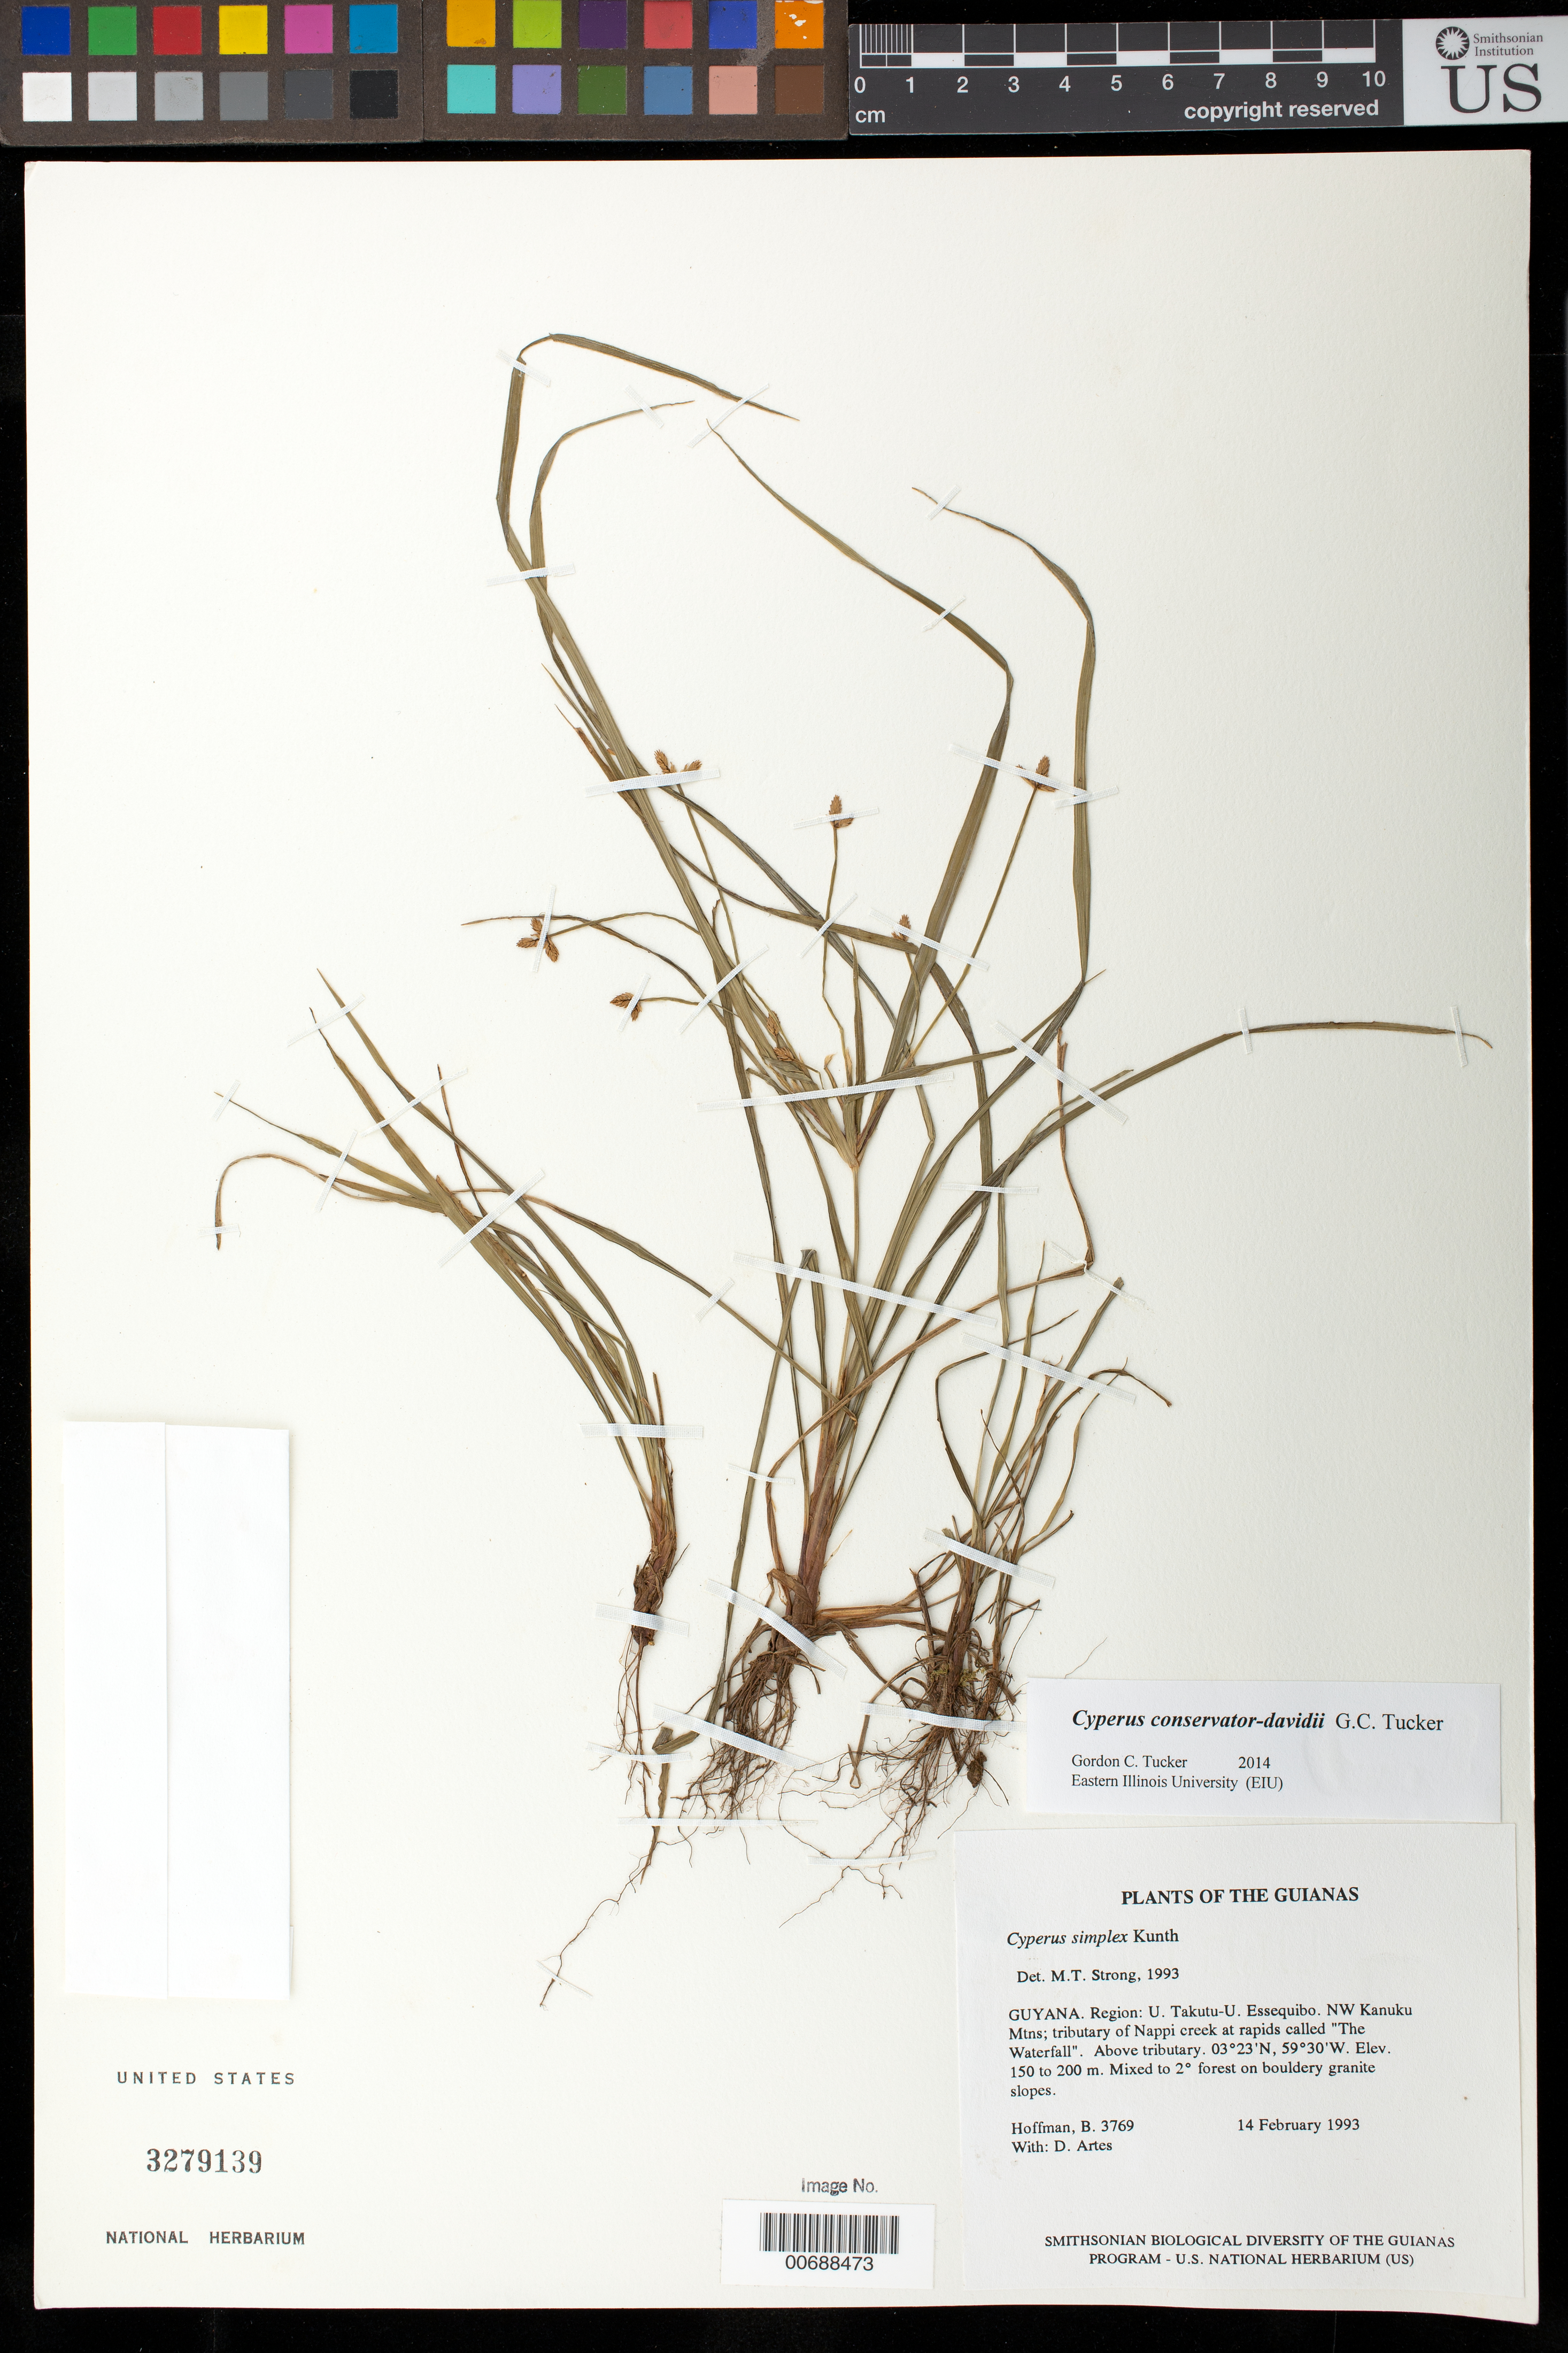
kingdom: Plantae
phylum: Tracheophyta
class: Liliopsida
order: Poales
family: Cyperaceae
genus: Cyperus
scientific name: Cyperus conservator-davidii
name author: G.C. Tucker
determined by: Tucker, G. C.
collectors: B. Hoffman & D. Artes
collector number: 3769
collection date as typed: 14 February 1993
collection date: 1993-02-14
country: Guyana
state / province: U. Takutu-U. Essequibo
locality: NW Kanuku Mountains; tributary of Nappi creek at rapids called "The Waterfall". Above tributary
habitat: Mixed to secondary forest on bouldery granite slopes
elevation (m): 150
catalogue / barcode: US 3279139